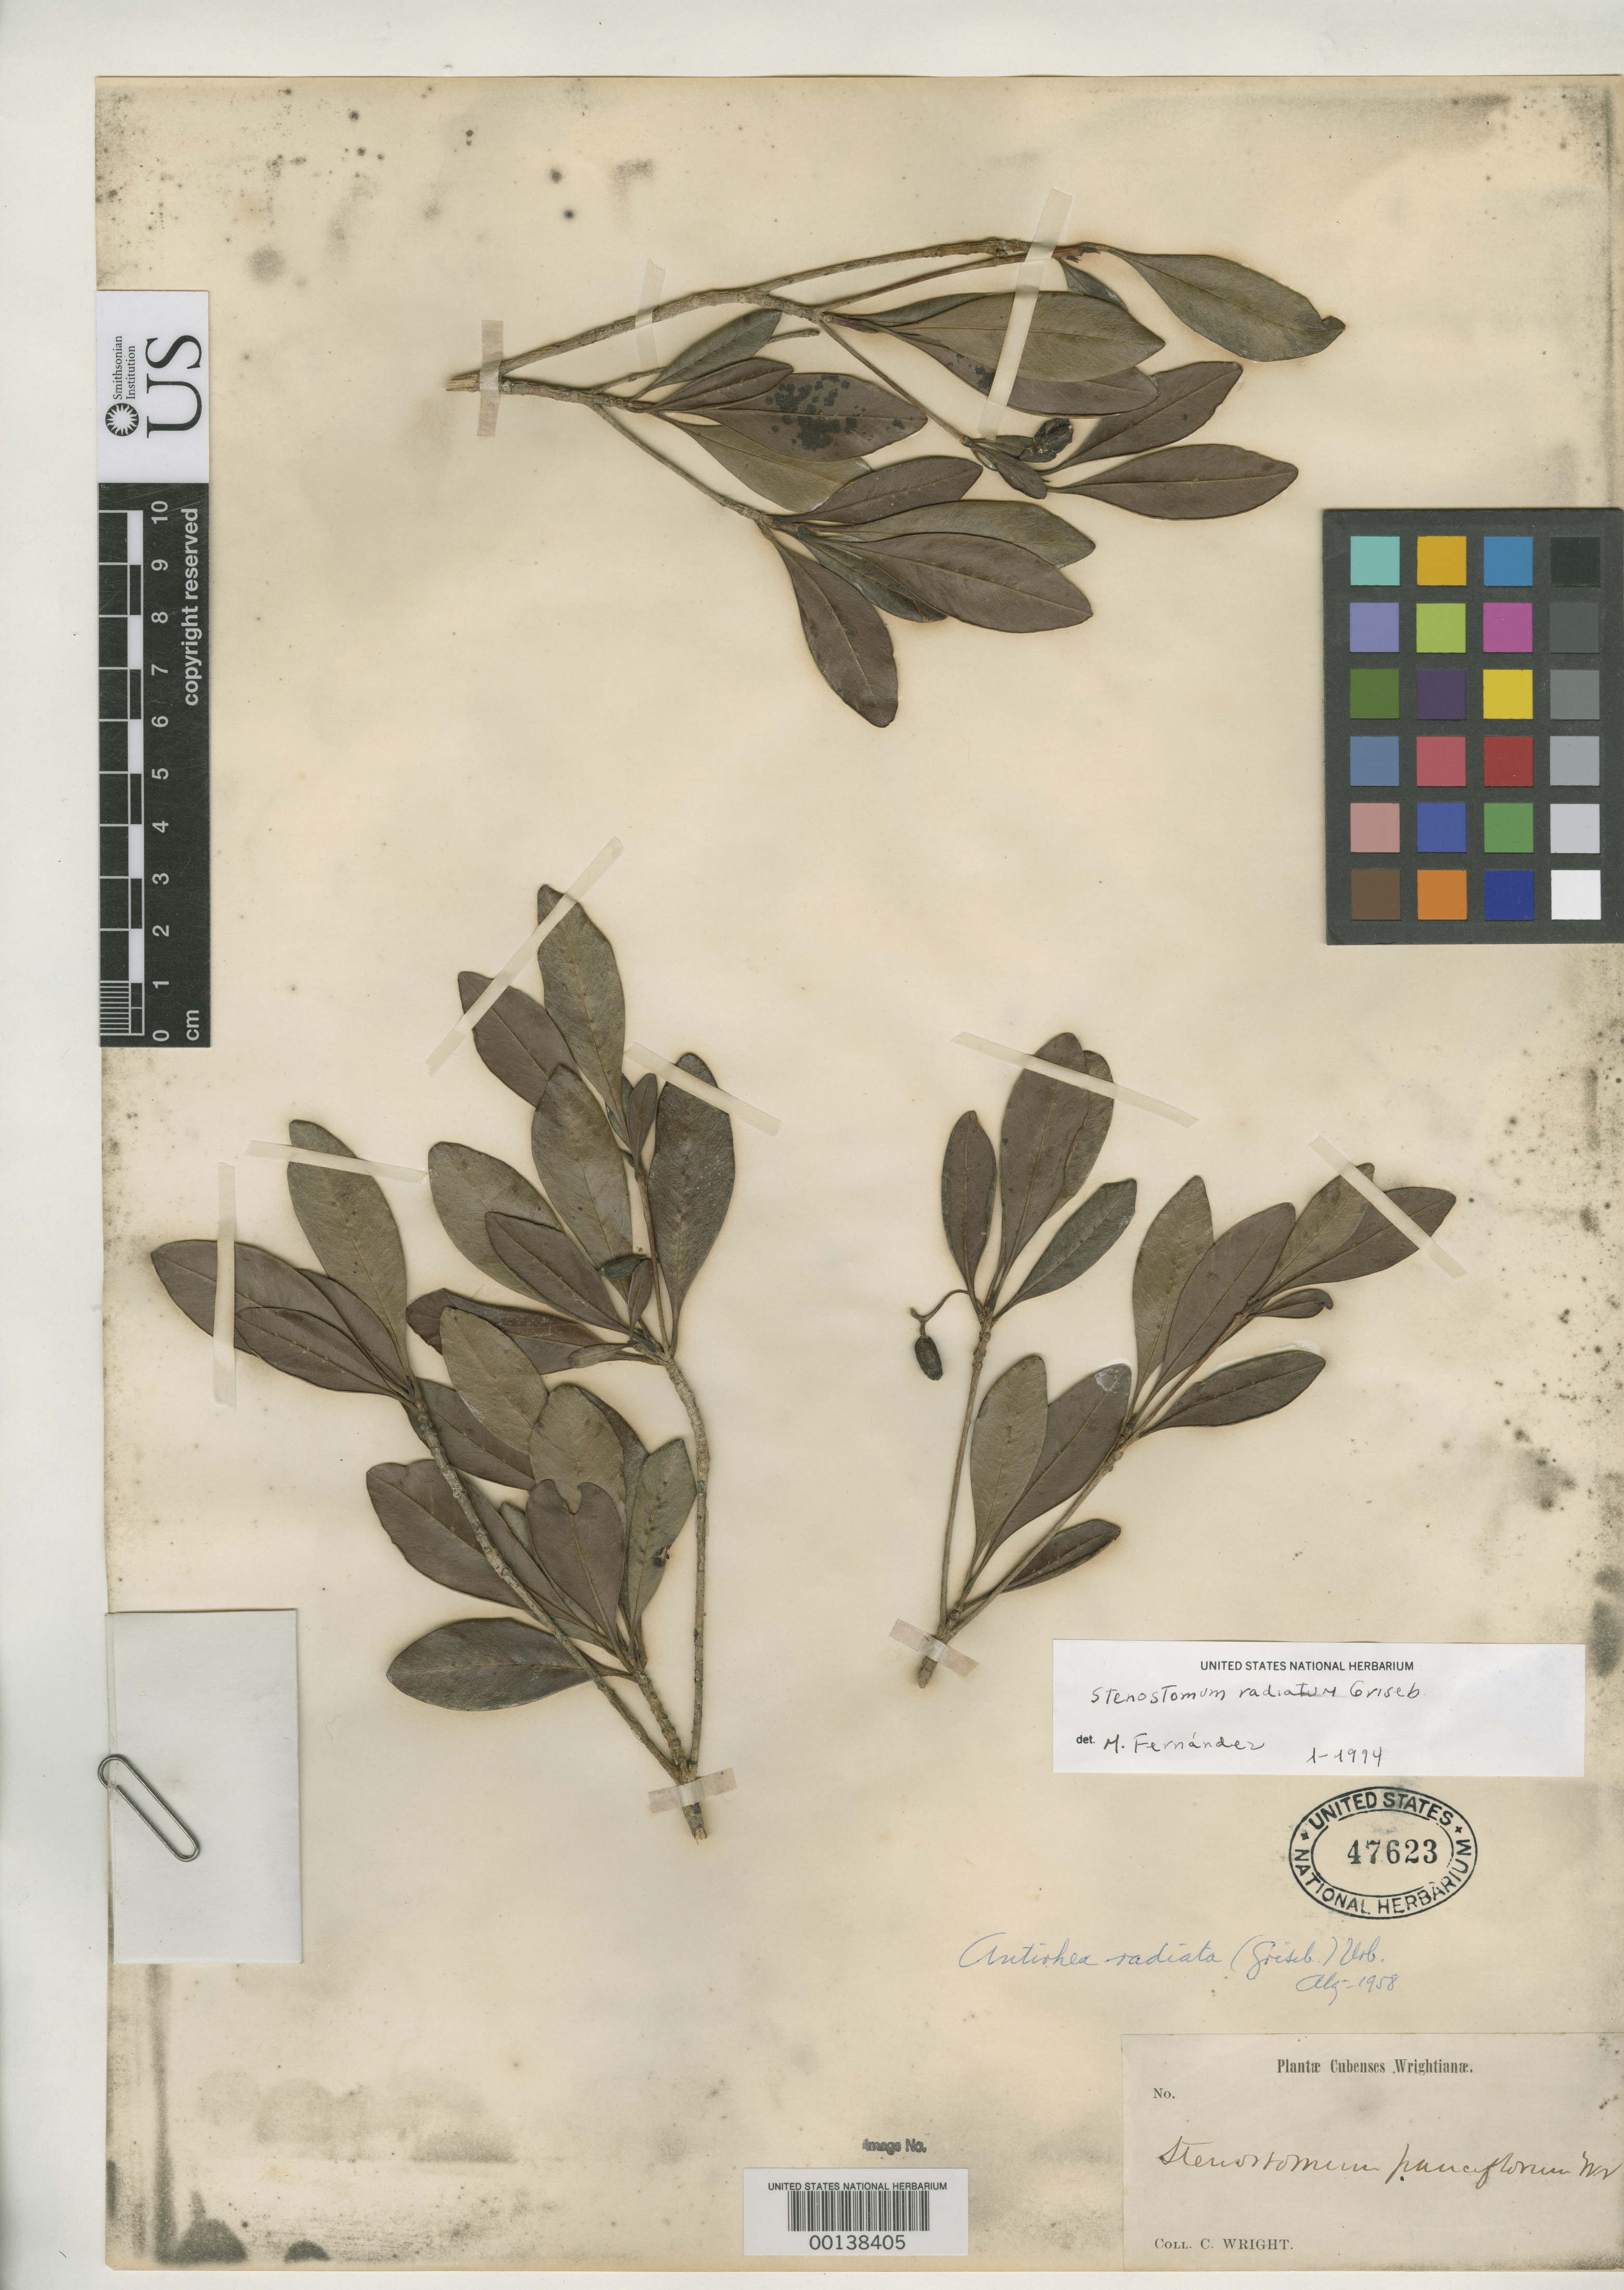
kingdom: Plantae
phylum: Tracheophyta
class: Magnoliopsida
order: Gentianales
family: Rubiaceae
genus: Stenostomum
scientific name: Stenostomum pauciflorum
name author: C. Wright in Sauvalle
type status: Type Collection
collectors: C. Wright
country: Cuba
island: Greater Antilles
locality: Lomas de Rangel.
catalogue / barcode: US 47623